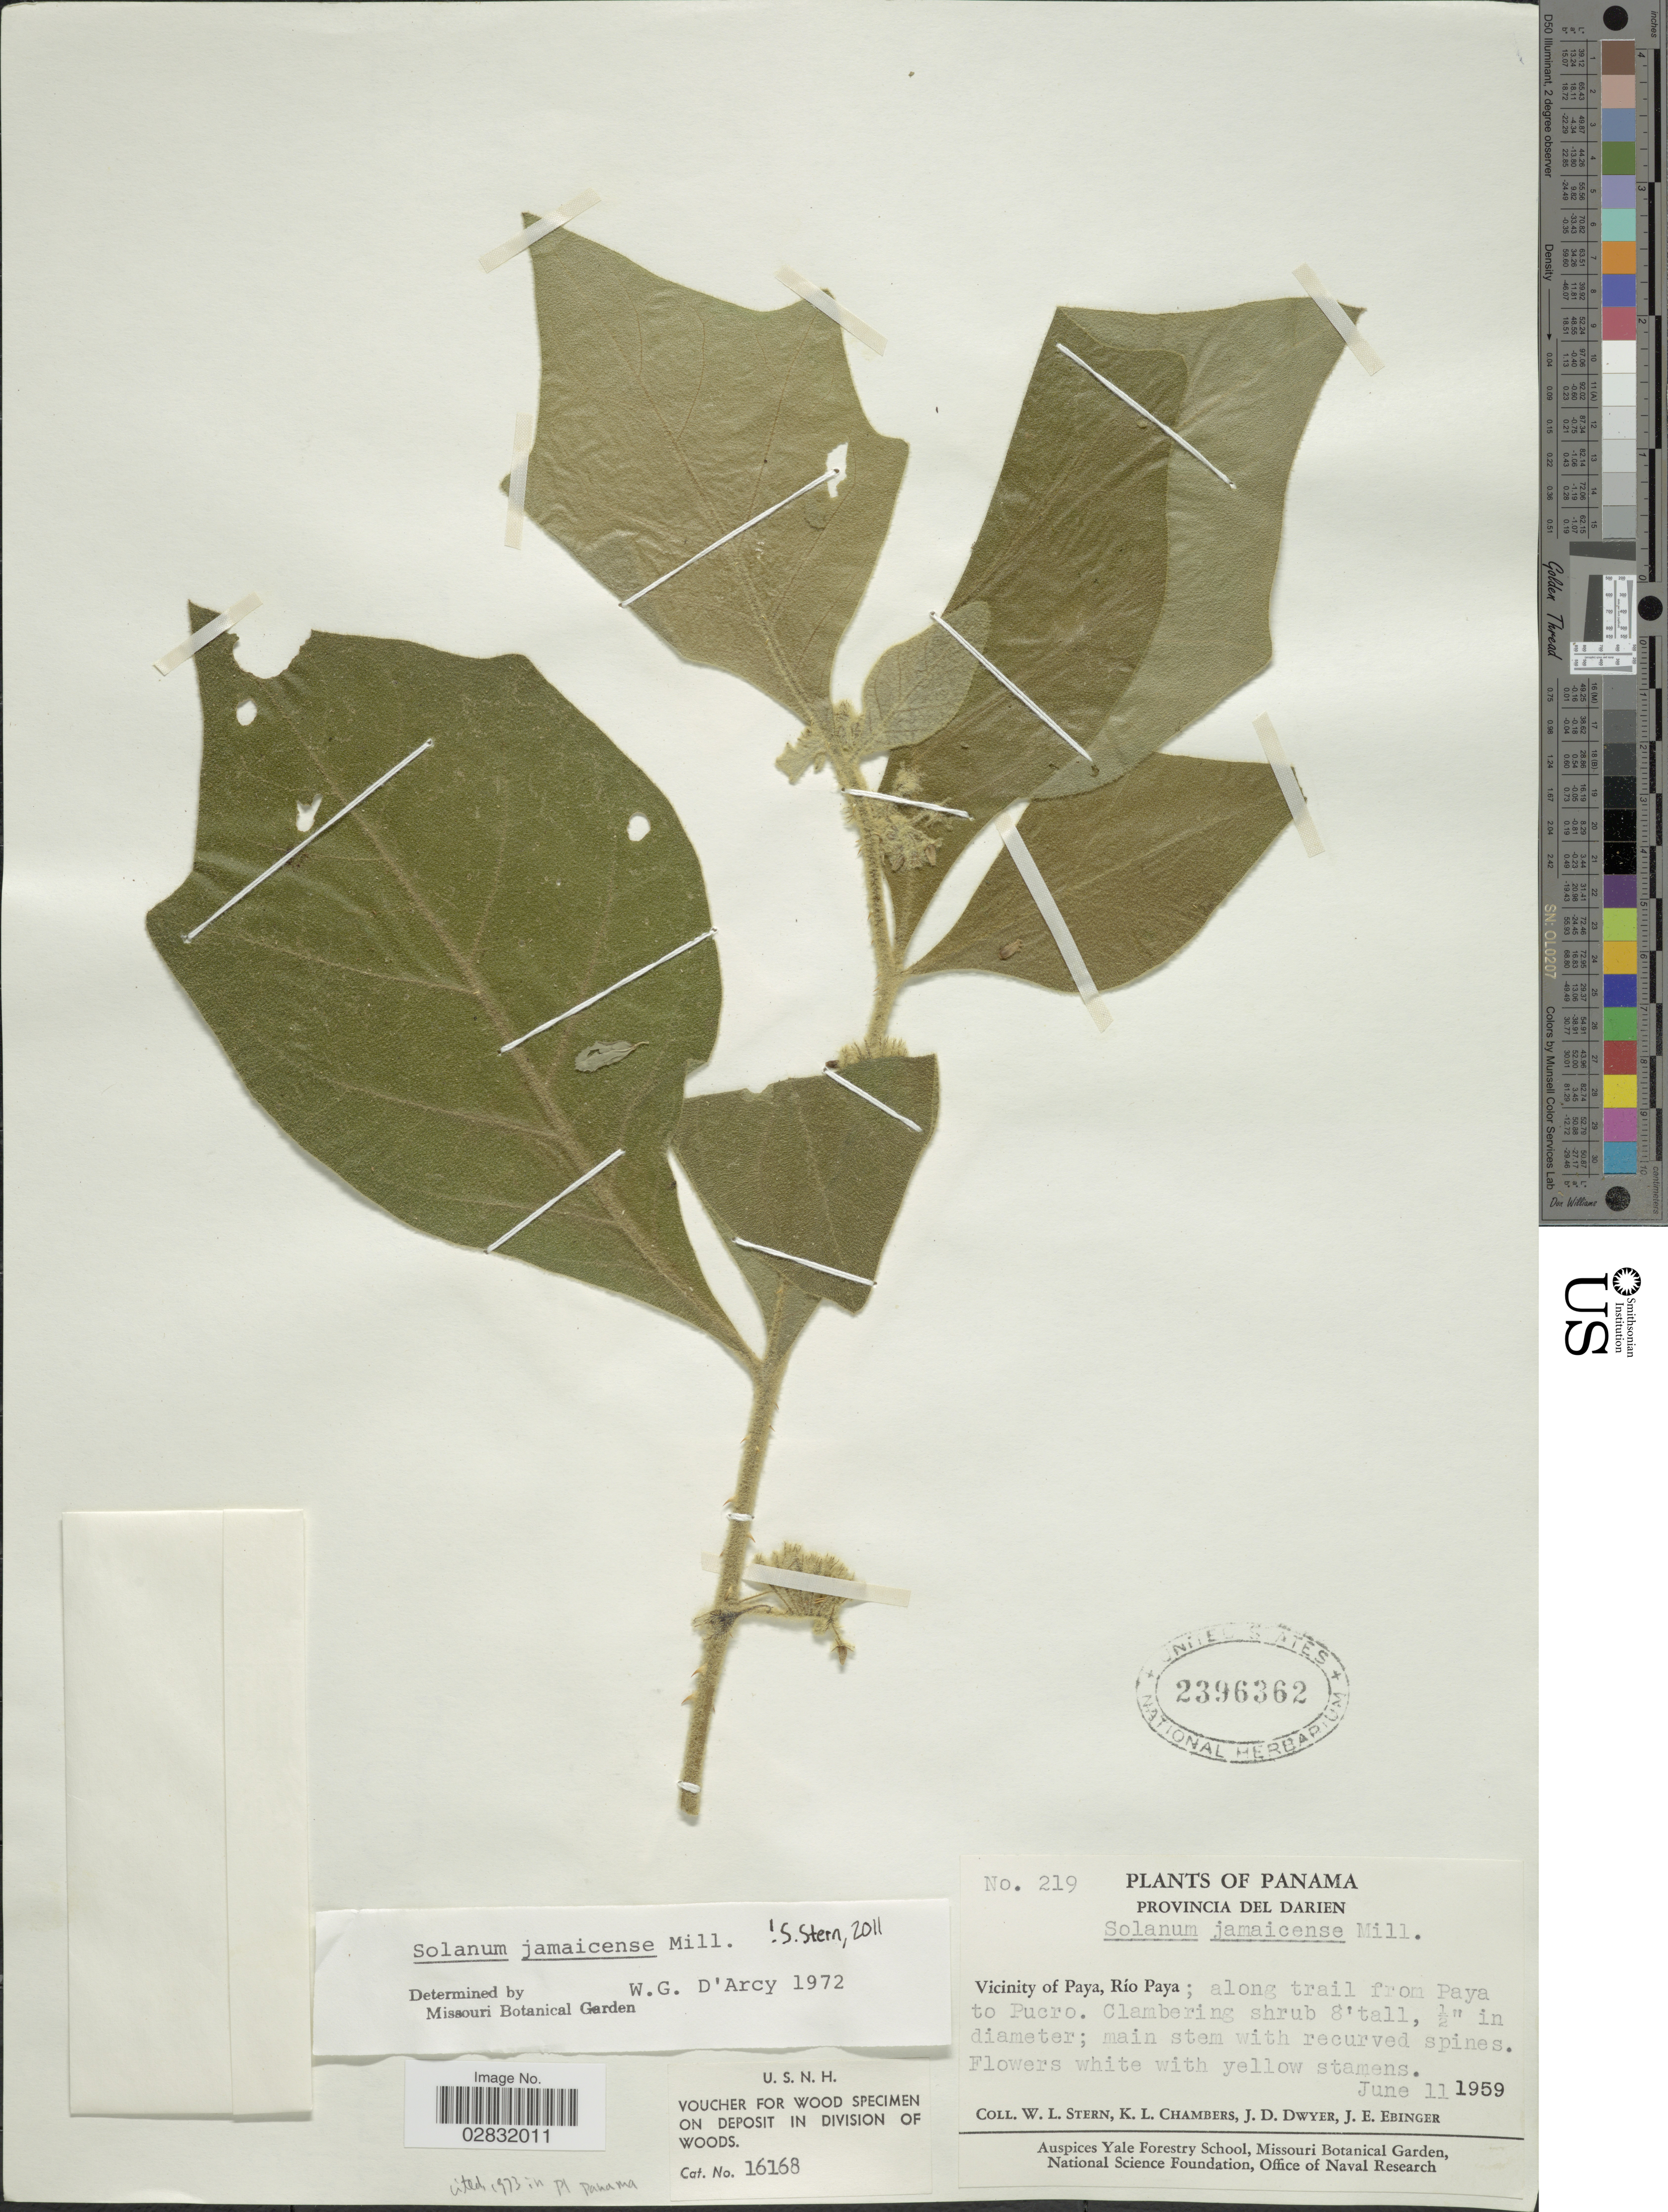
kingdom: Plantae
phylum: Tracheophyta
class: Magnoliopsida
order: Solanales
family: Solanaceae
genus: Solanum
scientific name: Solanum jamaicense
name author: Mill.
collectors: W. L. Stern, K. Chambers, J. D. Dwyer & J. Ebinger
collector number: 219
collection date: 1959-06-11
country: Panama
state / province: Darién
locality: Provincia del Darien. Vicinity of Paya, Río Paya; along trail from Paya to Pucro.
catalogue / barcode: US 2396362